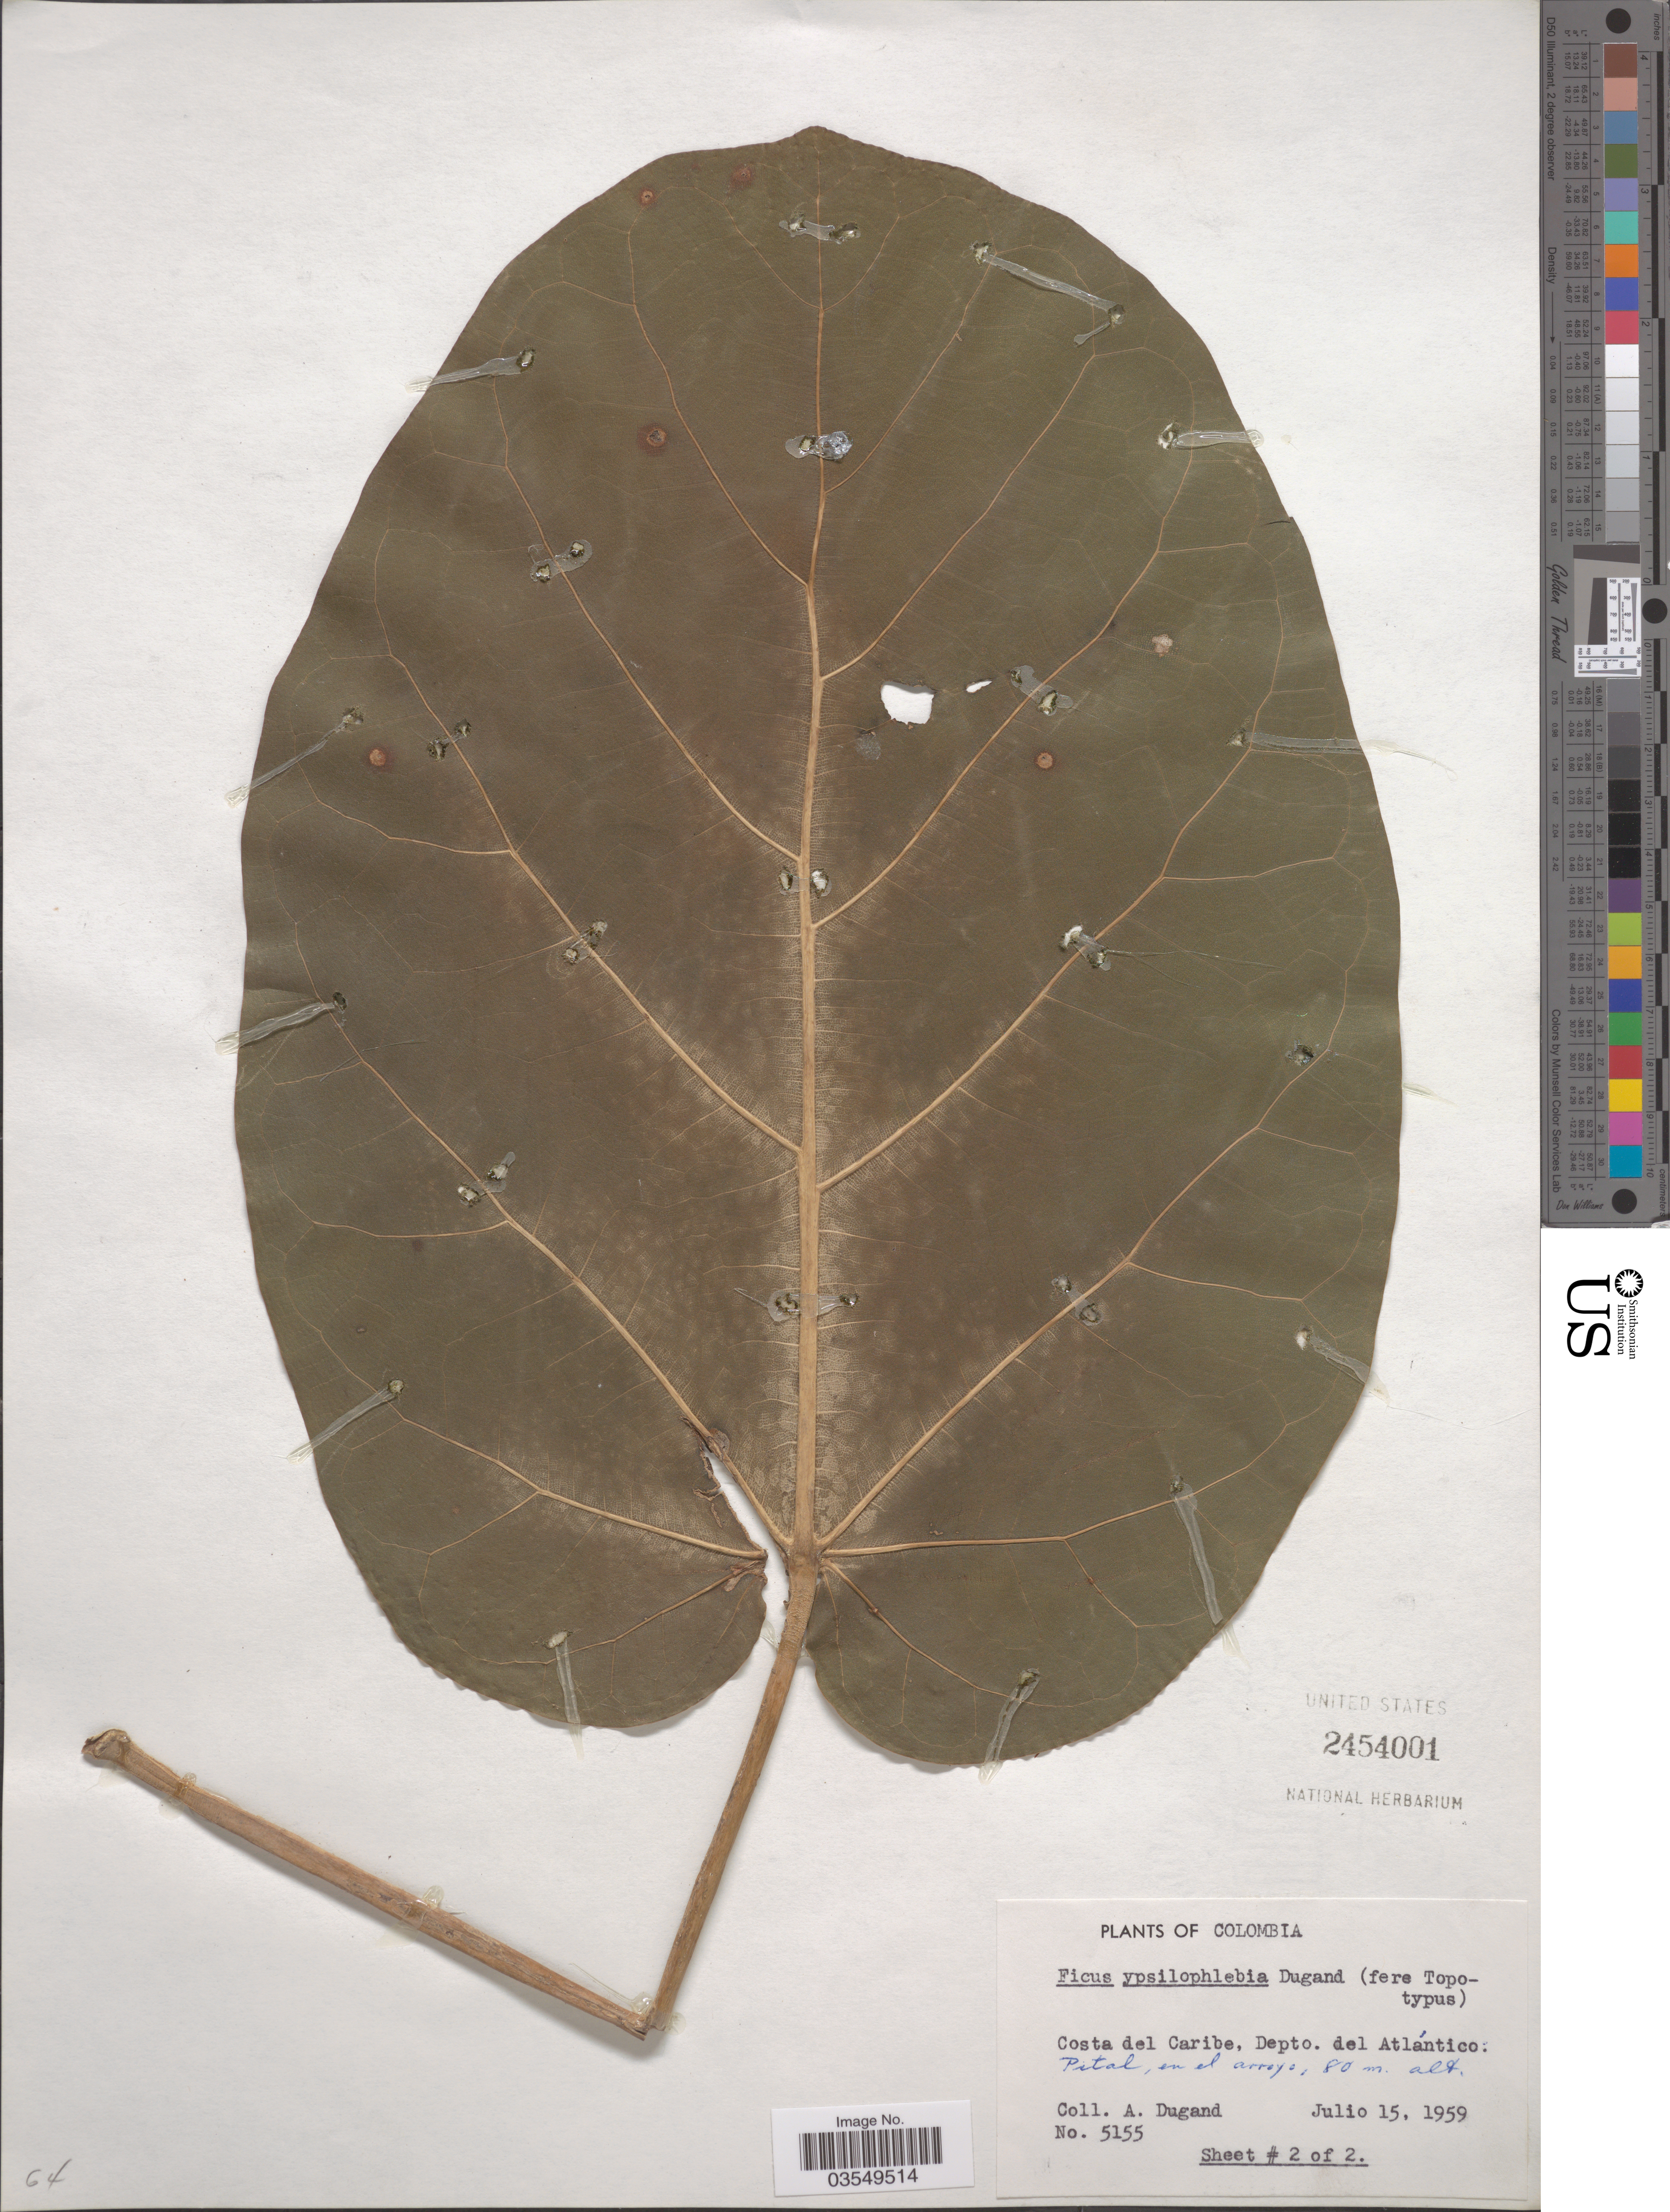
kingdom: Plantae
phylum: Tracheophyta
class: Magnoliopsida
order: Rosales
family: Moraceae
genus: Ficus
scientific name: Ficus ypsilophlebia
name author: Dugand G.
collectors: A. Dugand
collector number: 5155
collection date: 1959-07-15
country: Colombia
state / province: Atlántico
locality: Costa del Caribe, Depto. del Atlántico. Pital, en el arroyo.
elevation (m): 80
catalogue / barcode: US 2454001